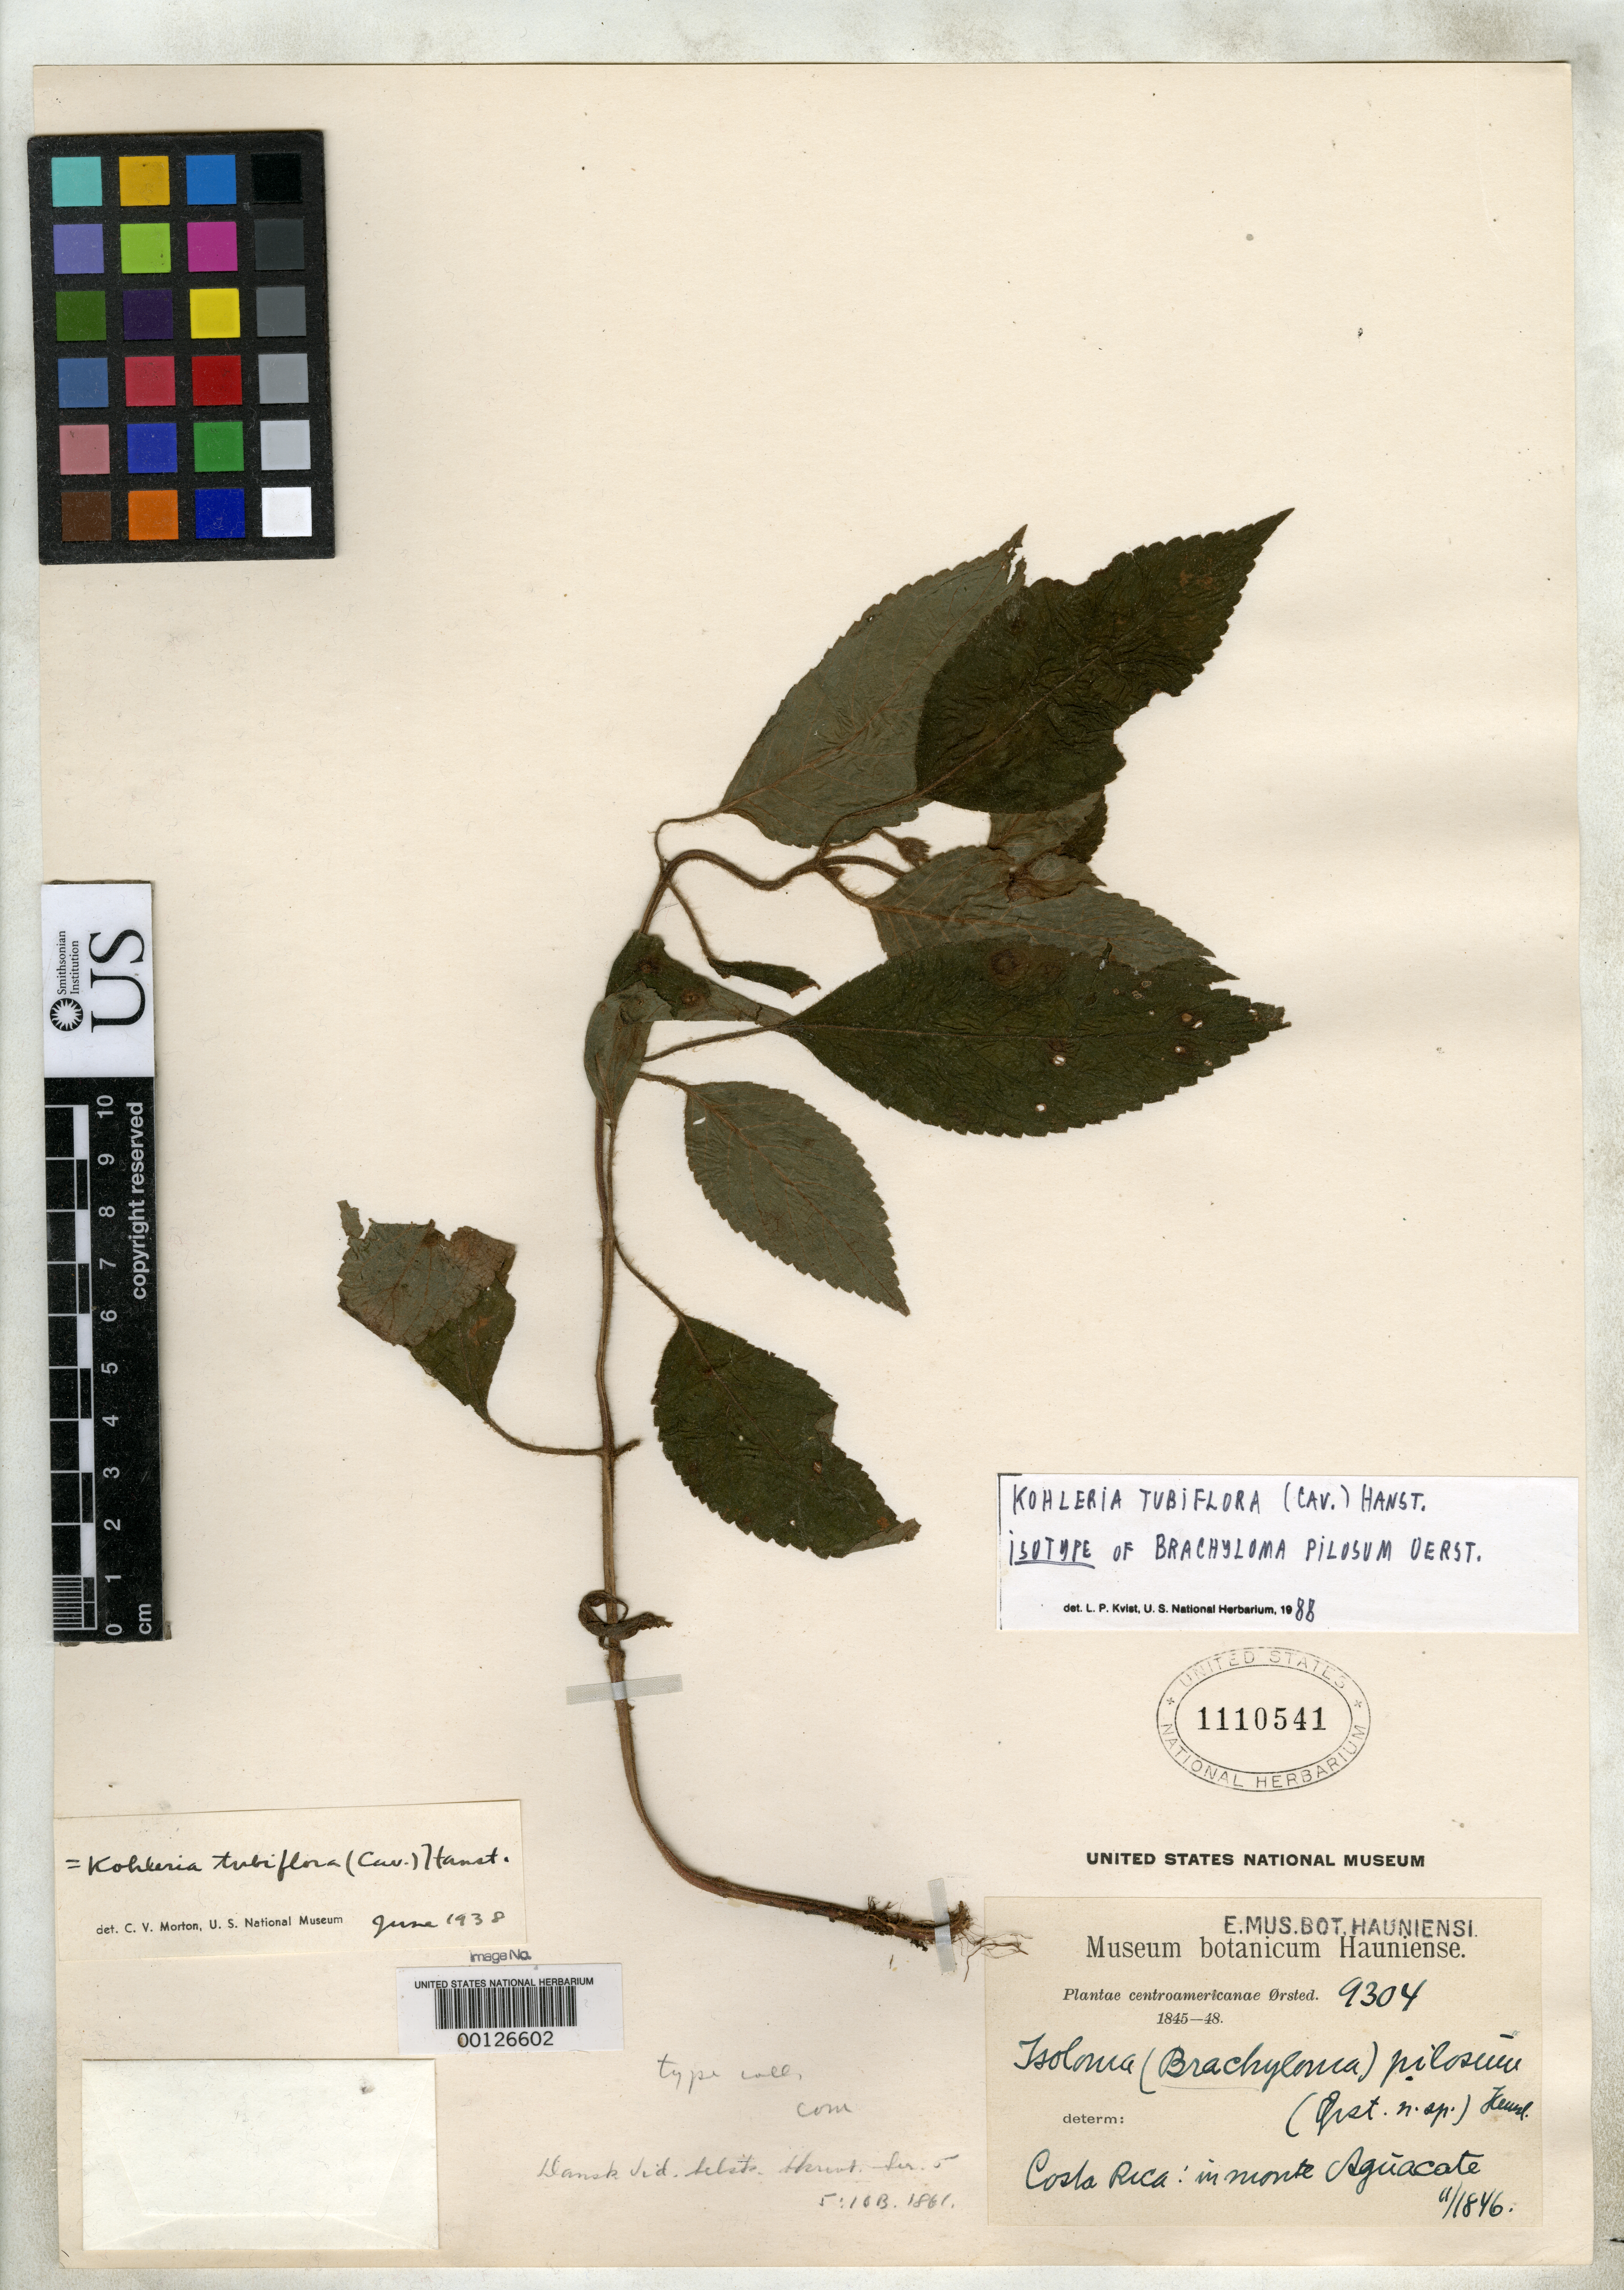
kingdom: Plantae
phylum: Tracheophyta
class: Magnoliopsida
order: Lamiales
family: Gesneriaceae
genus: Brachyloma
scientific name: Brachyloma pilosum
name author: Oerst.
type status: Type Material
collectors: A. S. Oersted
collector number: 9304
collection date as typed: Nov 1846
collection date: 1846-11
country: Costa Rica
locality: Mt. Aguacate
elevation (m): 457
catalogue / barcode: US 1110541